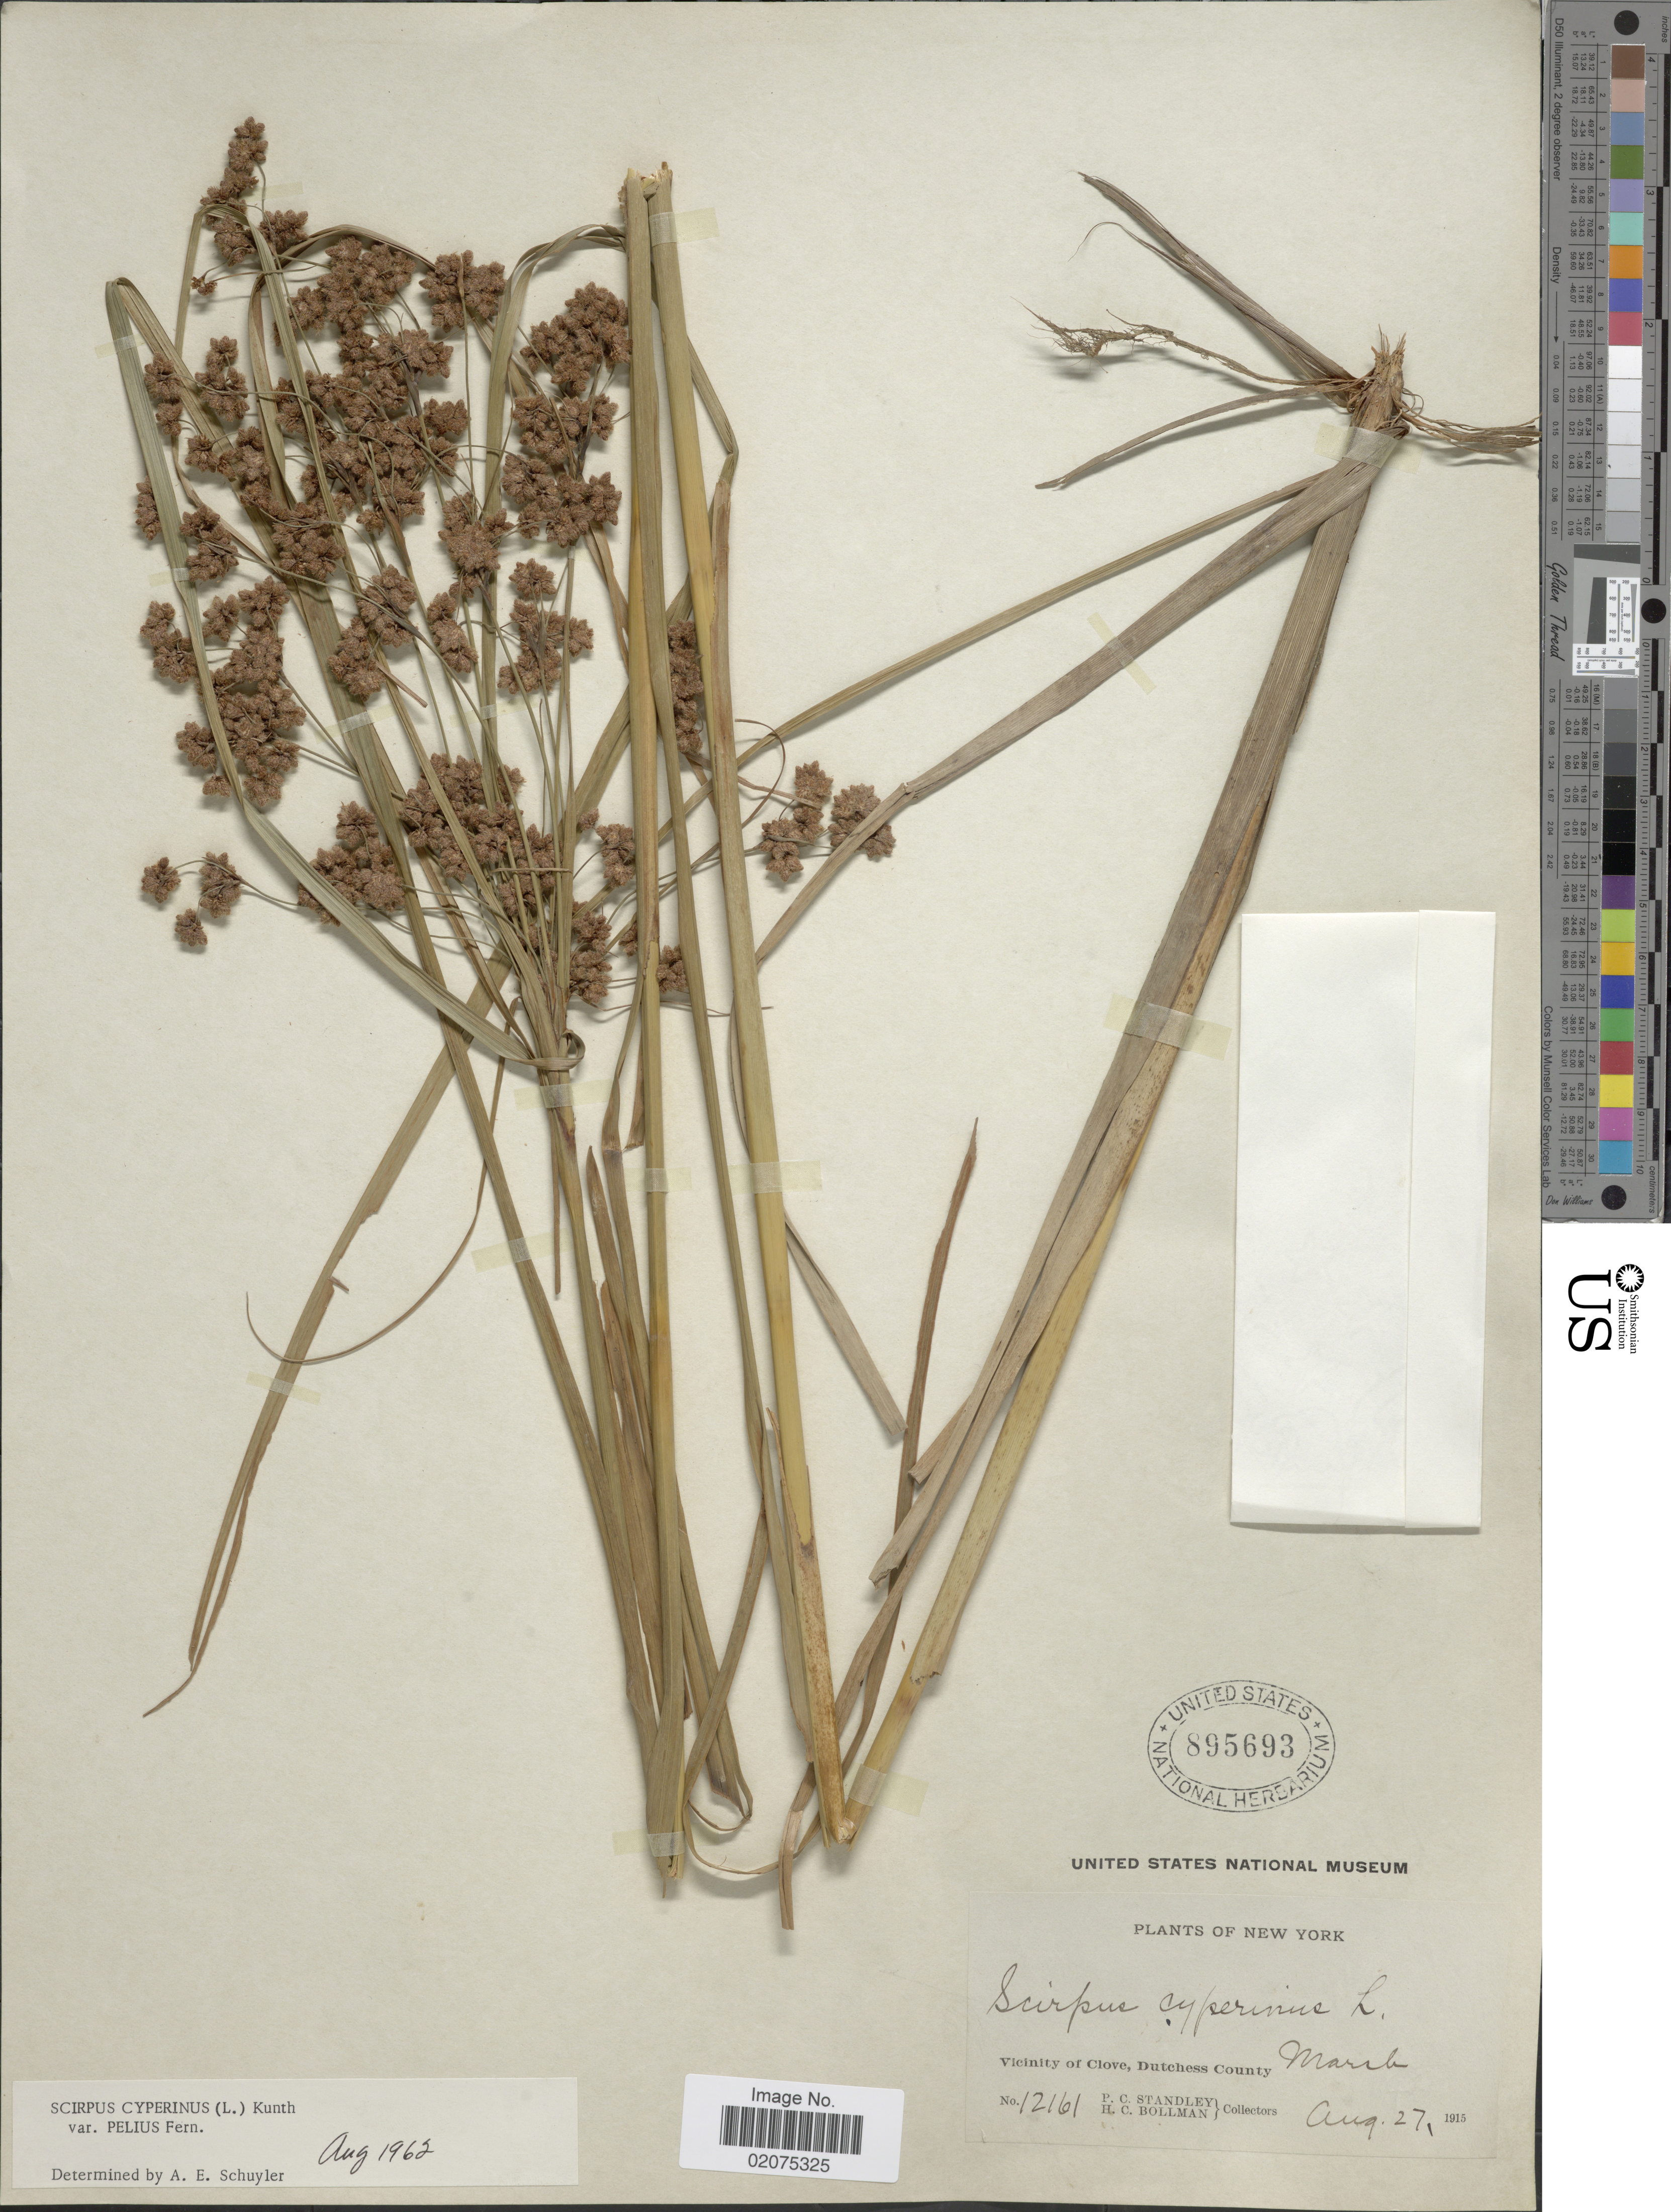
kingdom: Plantae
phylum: Tracheophyta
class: Liliopsida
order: Poales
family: Cyperaceae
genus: Scirpus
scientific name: Scirpus cyperinus var. pelius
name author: Fernald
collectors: P. C. Standley & H. C. Bollman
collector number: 12161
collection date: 1915-08-27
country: United States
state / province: New York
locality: Vicinity of clove, Dutchess County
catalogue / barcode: US 895693